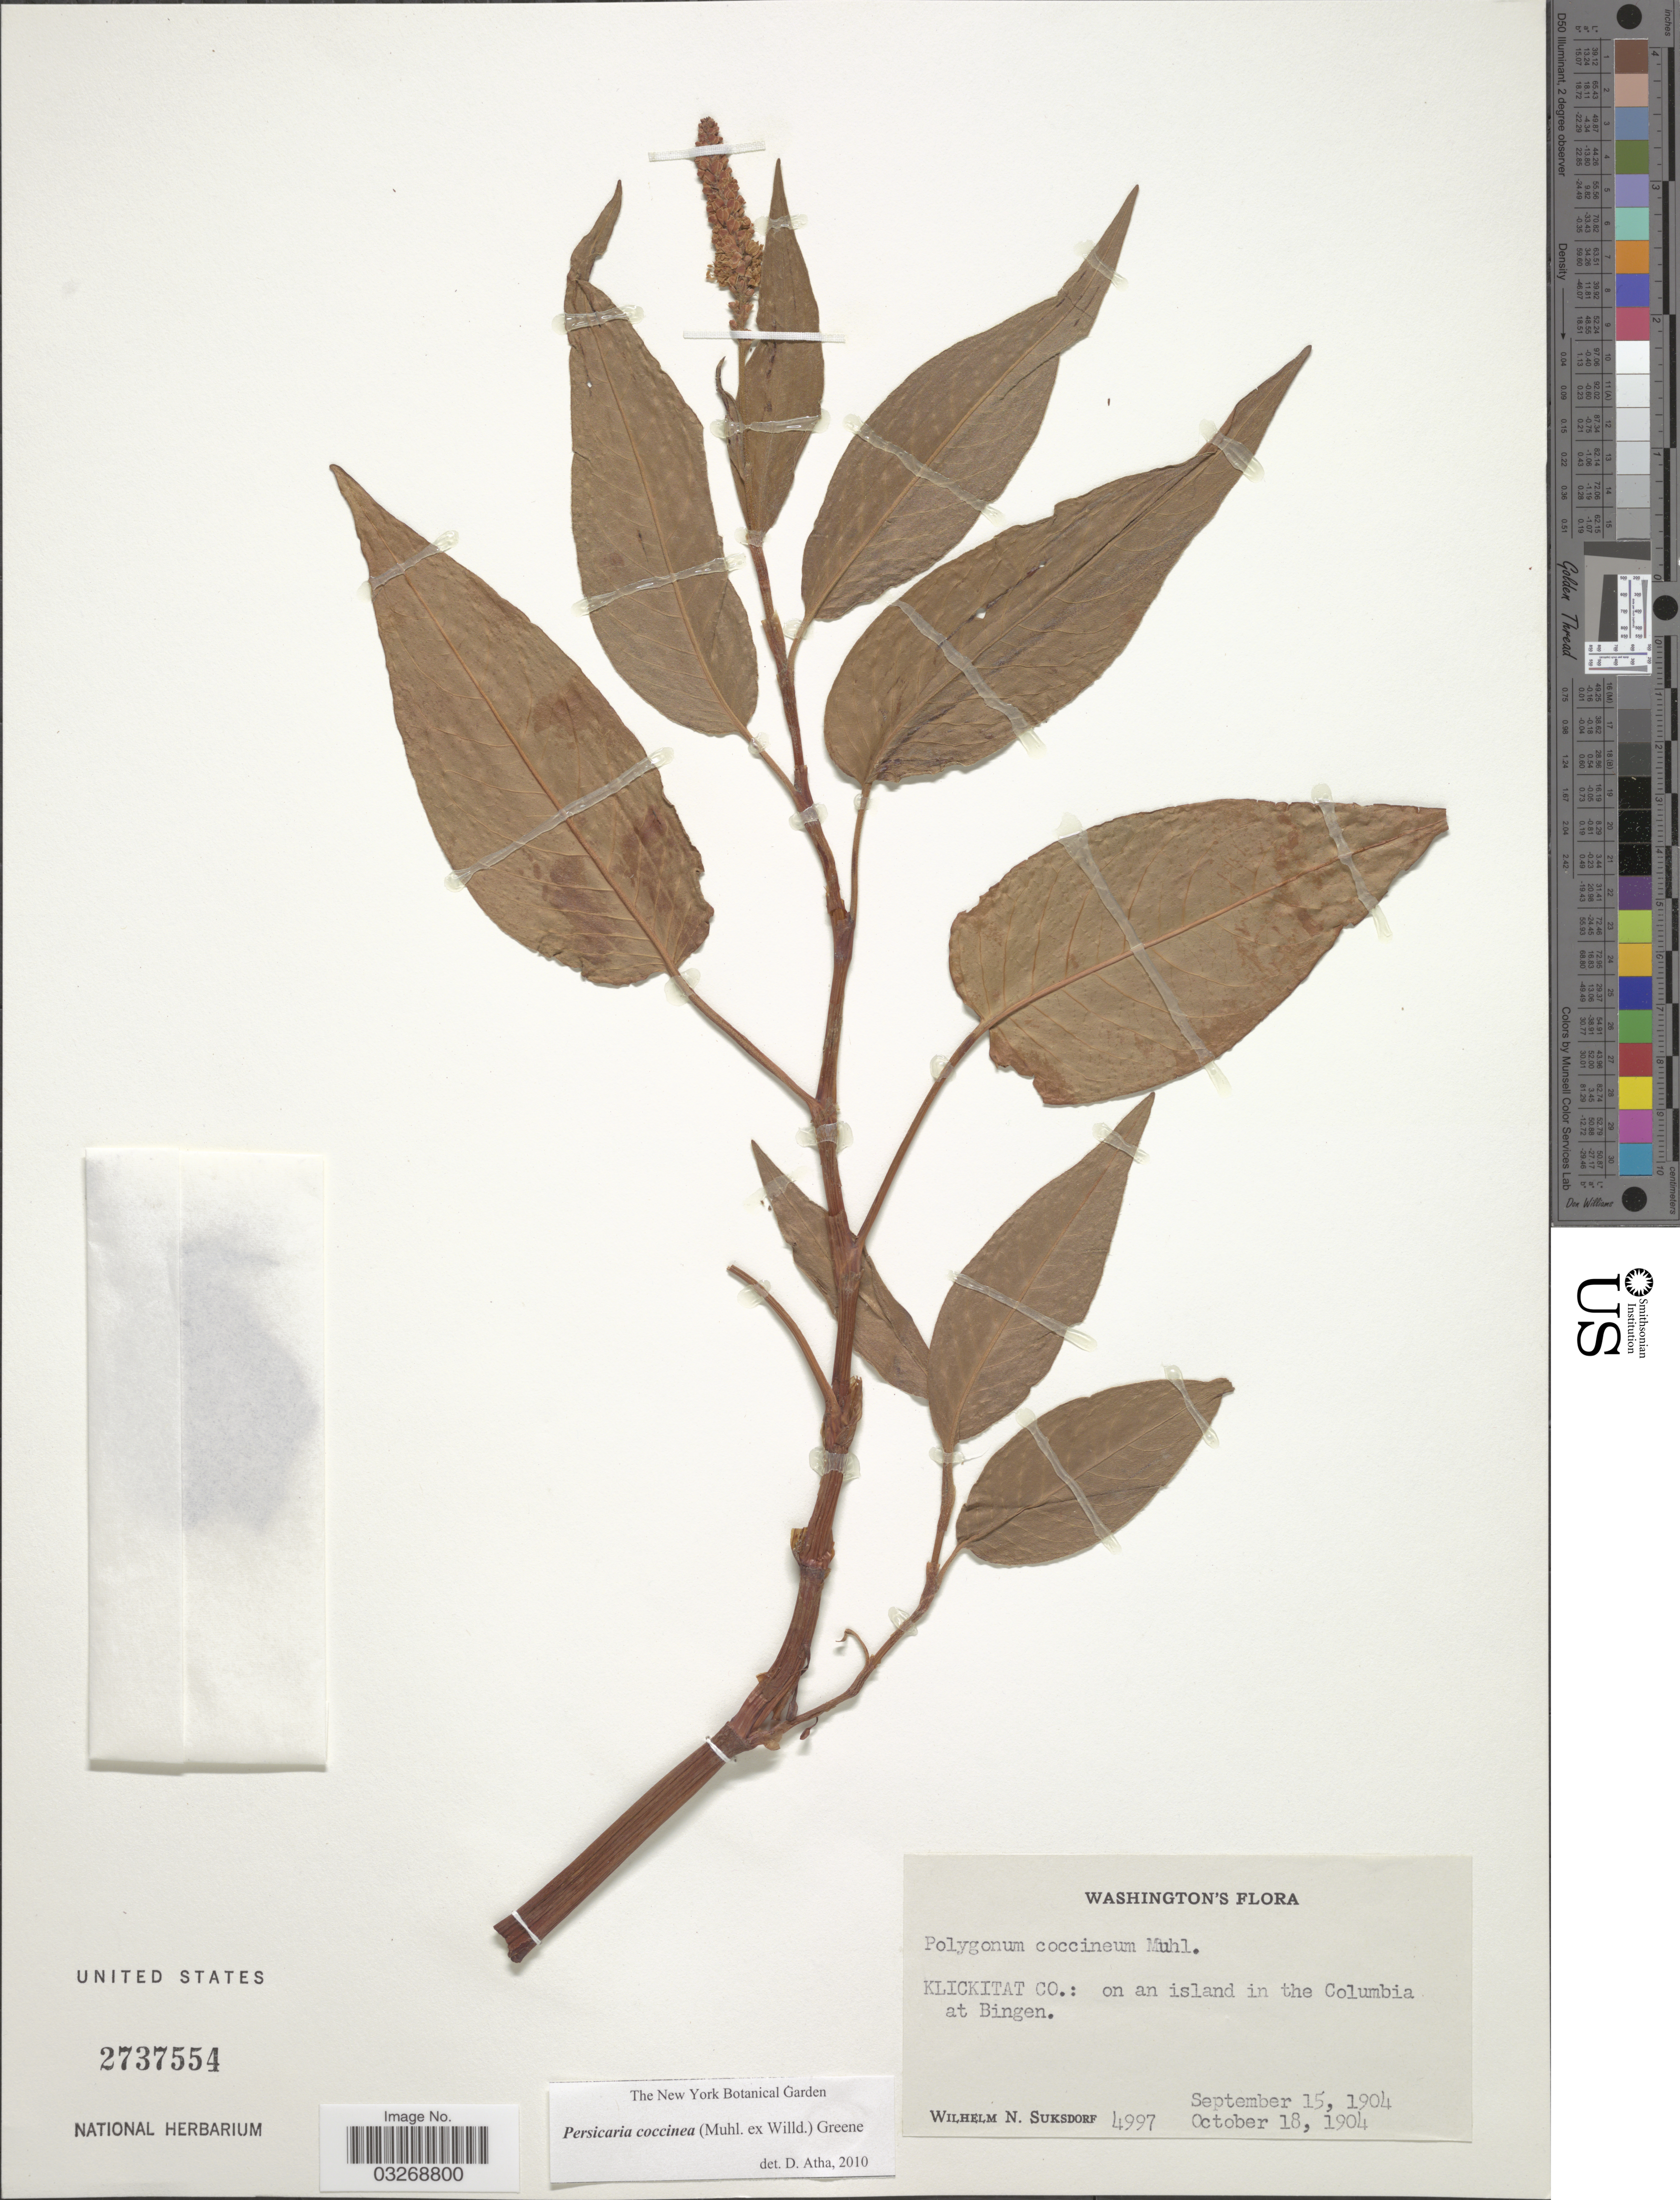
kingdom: Plantae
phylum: Tracheophyta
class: Magnoliopsida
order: Caryophyllales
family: Polygonaceae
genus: Persicaria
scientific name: Persicaria coccinea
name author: (Muhl. ex Willd.) Greene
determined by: Atha, D. E.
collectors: W. N. Suksdorf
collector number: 4997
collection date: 1904-09-15/1904-10-18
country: United States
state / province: Washington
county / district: Klickitat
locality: Klickitat Co.: on an island in the Columbia at Bingen.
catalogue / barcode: US 2737554